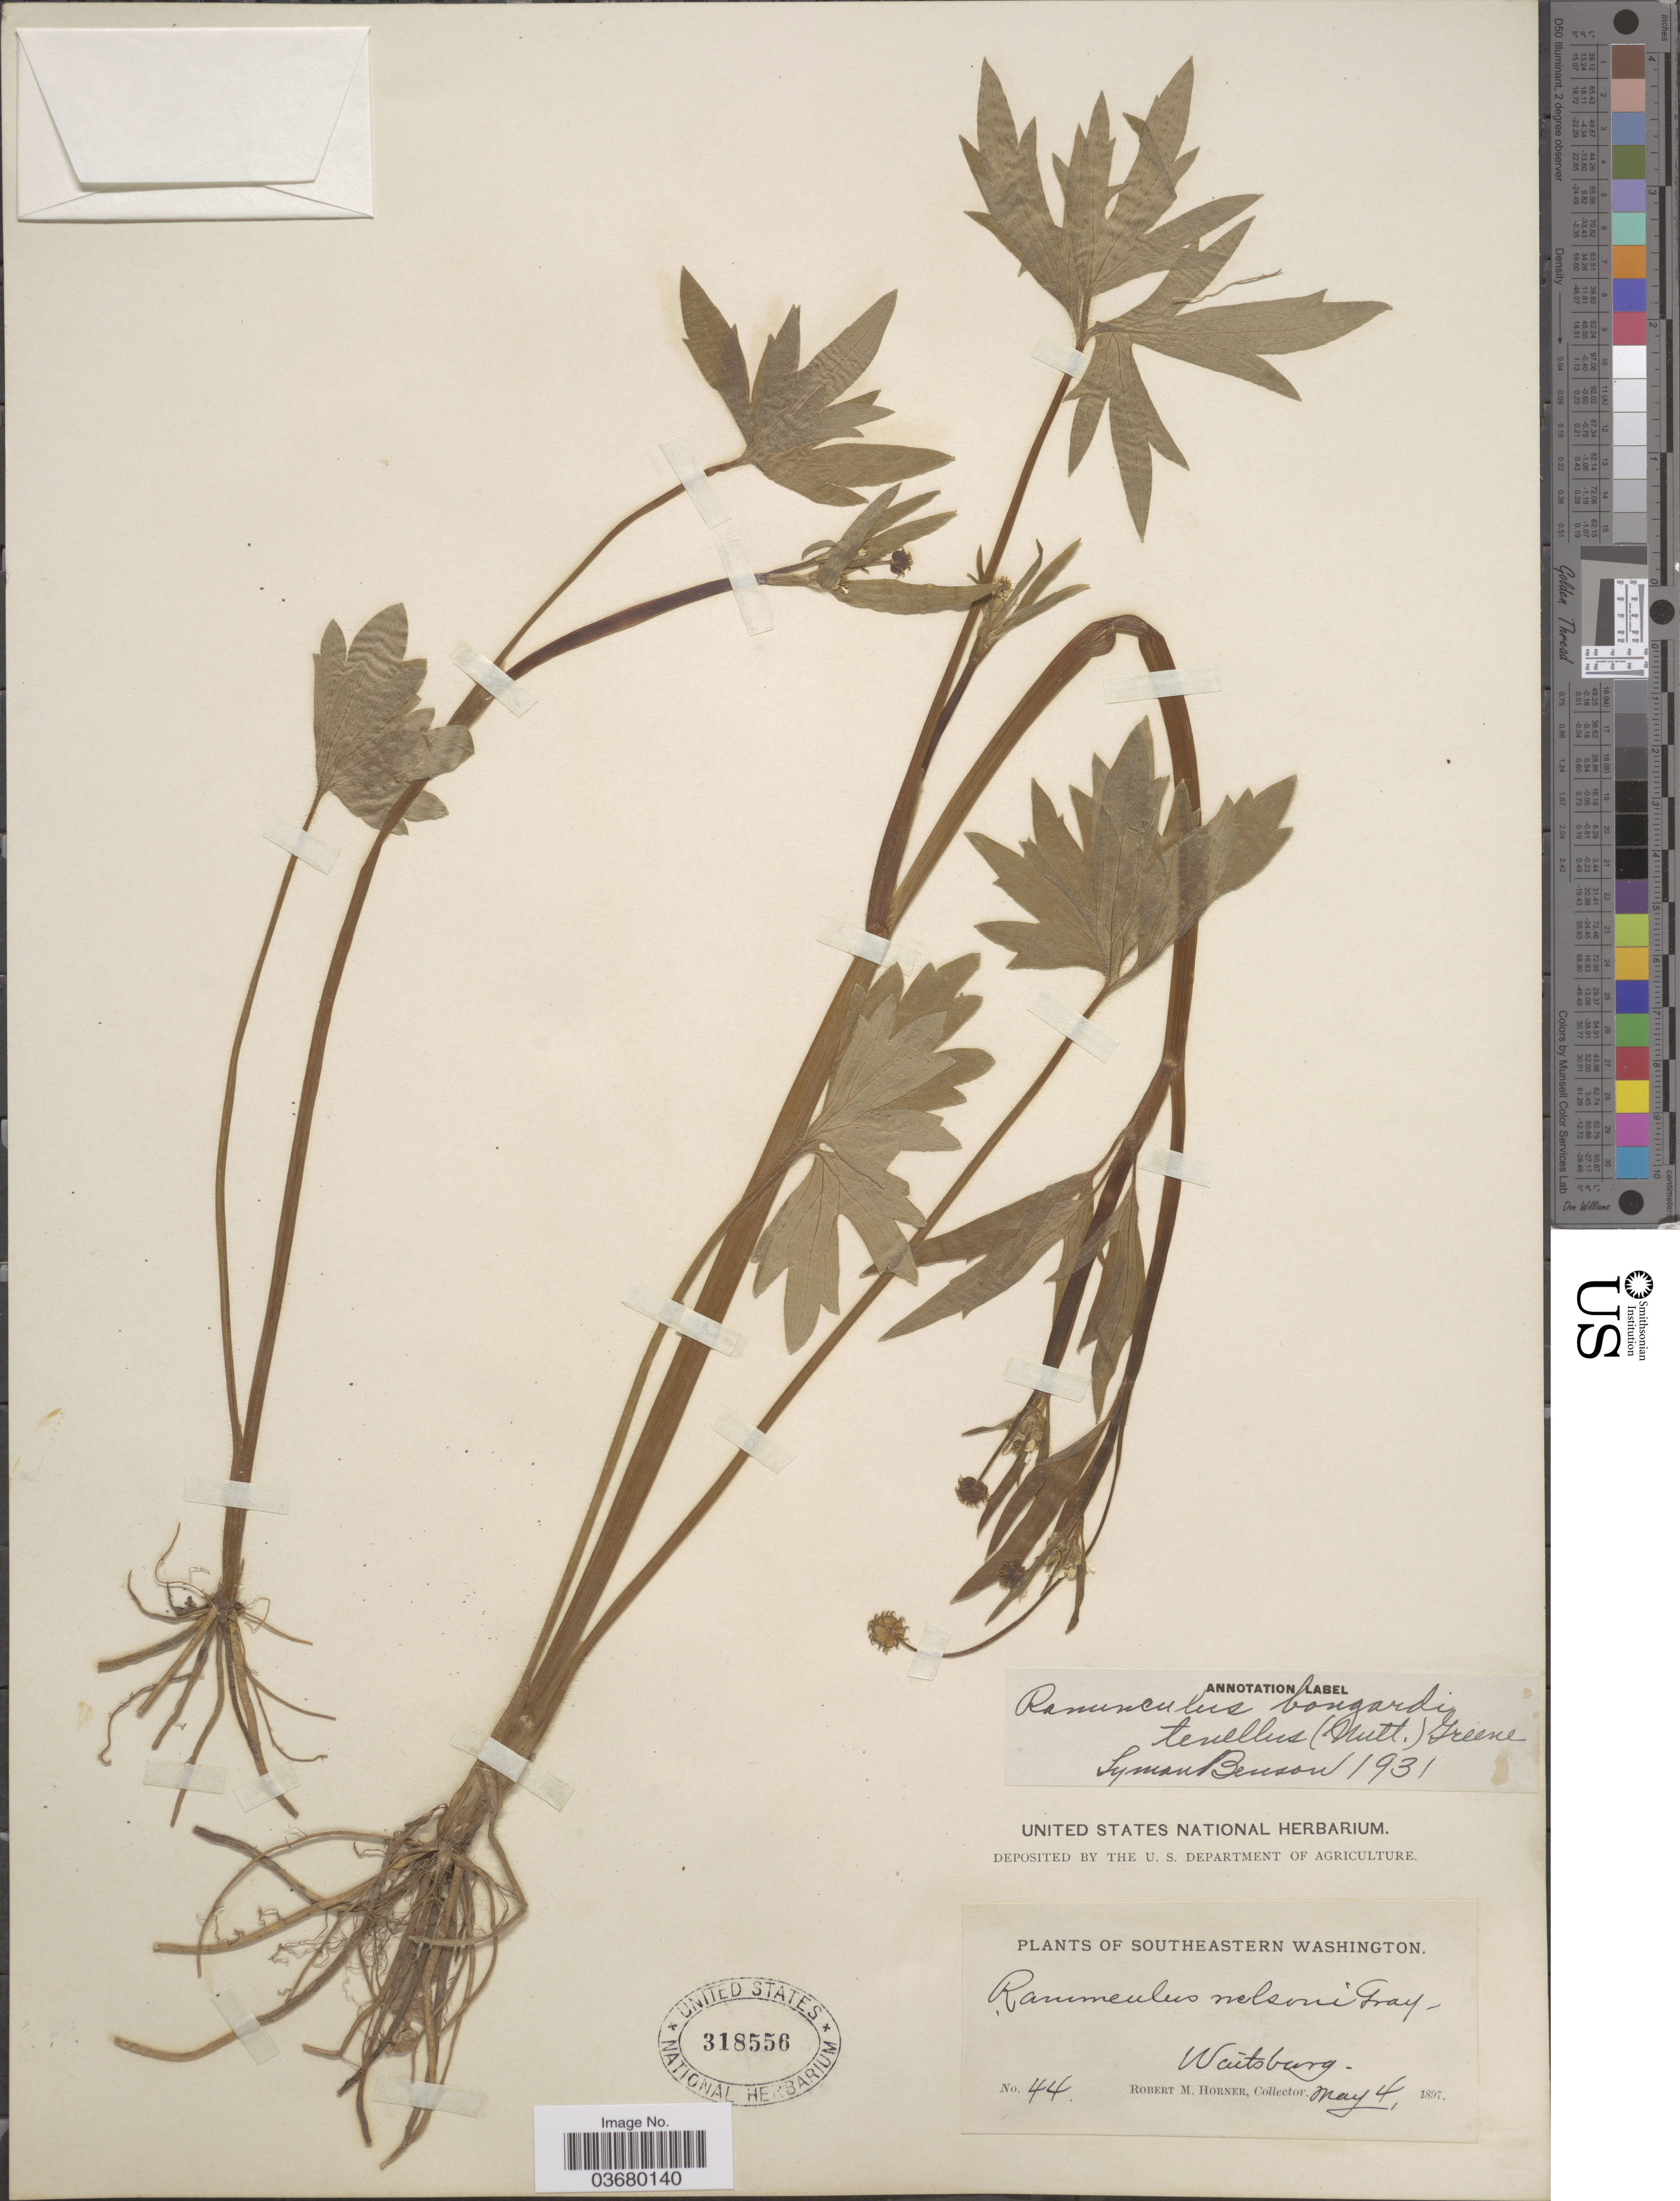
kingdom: Plantae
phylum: Tracheophyta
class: Magnoliopsida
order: Ranunculales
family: Ranunculaceae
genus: Ranunculus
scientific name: Ranunculus bongardii var. tenellus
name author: (A. Gray) Greene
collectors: R. Horner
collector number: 44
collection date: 1897-05-04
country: United States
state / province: Washington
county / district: Walla Walla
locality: Southeastern Washington. Waitsburg.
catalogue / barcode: US 318556